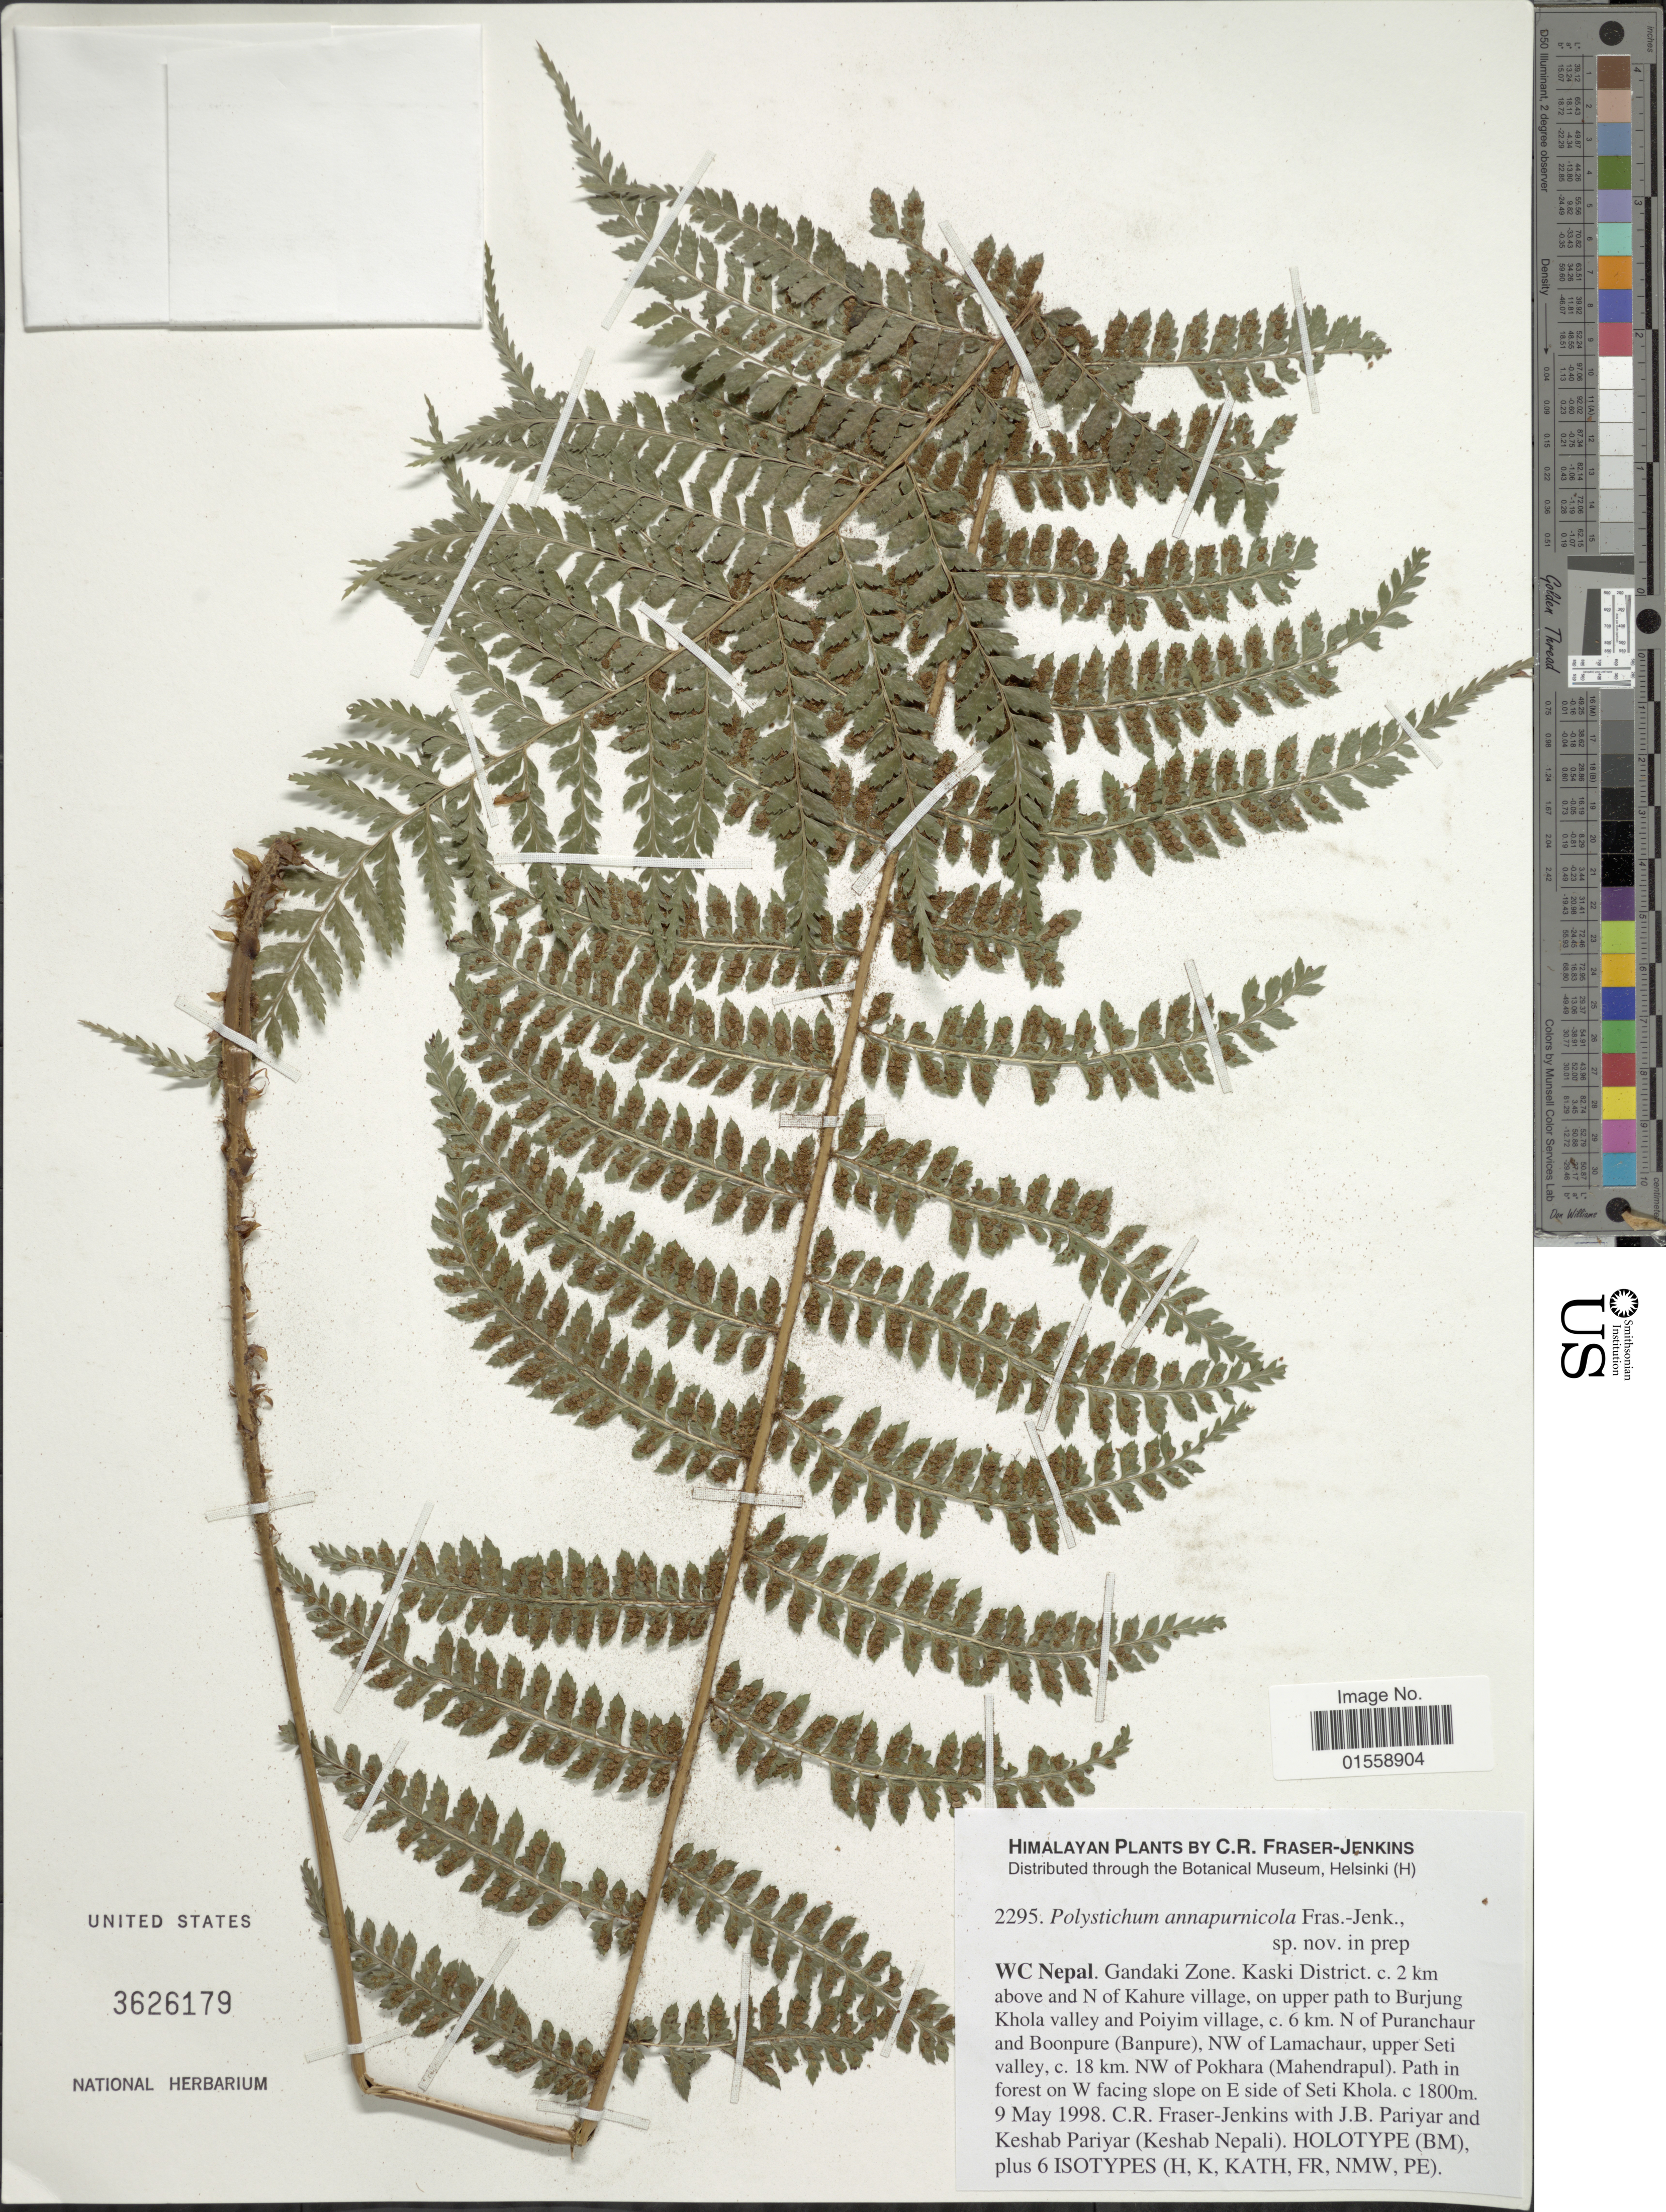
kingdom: Plantae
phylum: Tracheophyta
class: Polypodiopsida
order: Polypodiales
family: Dryopteridaceae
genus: Polystichum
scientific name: Polystichum annapurnicola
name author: Fraser-Jenk. ex Thapa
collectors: C. R. Fraser-Jenkins, J. Pariyar & K. Pariyar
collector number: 2295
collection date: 1998-05-09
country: Nepal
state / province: Gandaki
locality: WC Nepal, Gandaki Zone, Kaski District, c. 2 km above and N of Kahure village, on upper path to Burjung Khola Valley and Poiyim village, c. 6 km. N of Puranchaur and Boonpure (Banpure), NW of Lamacheur, upper Seti valley, c. 18 km. NW of Pokhara (Mahendrapaul), path in forest on W facing on E side of Seti Khola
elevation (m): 1800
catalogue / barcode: US 3626179